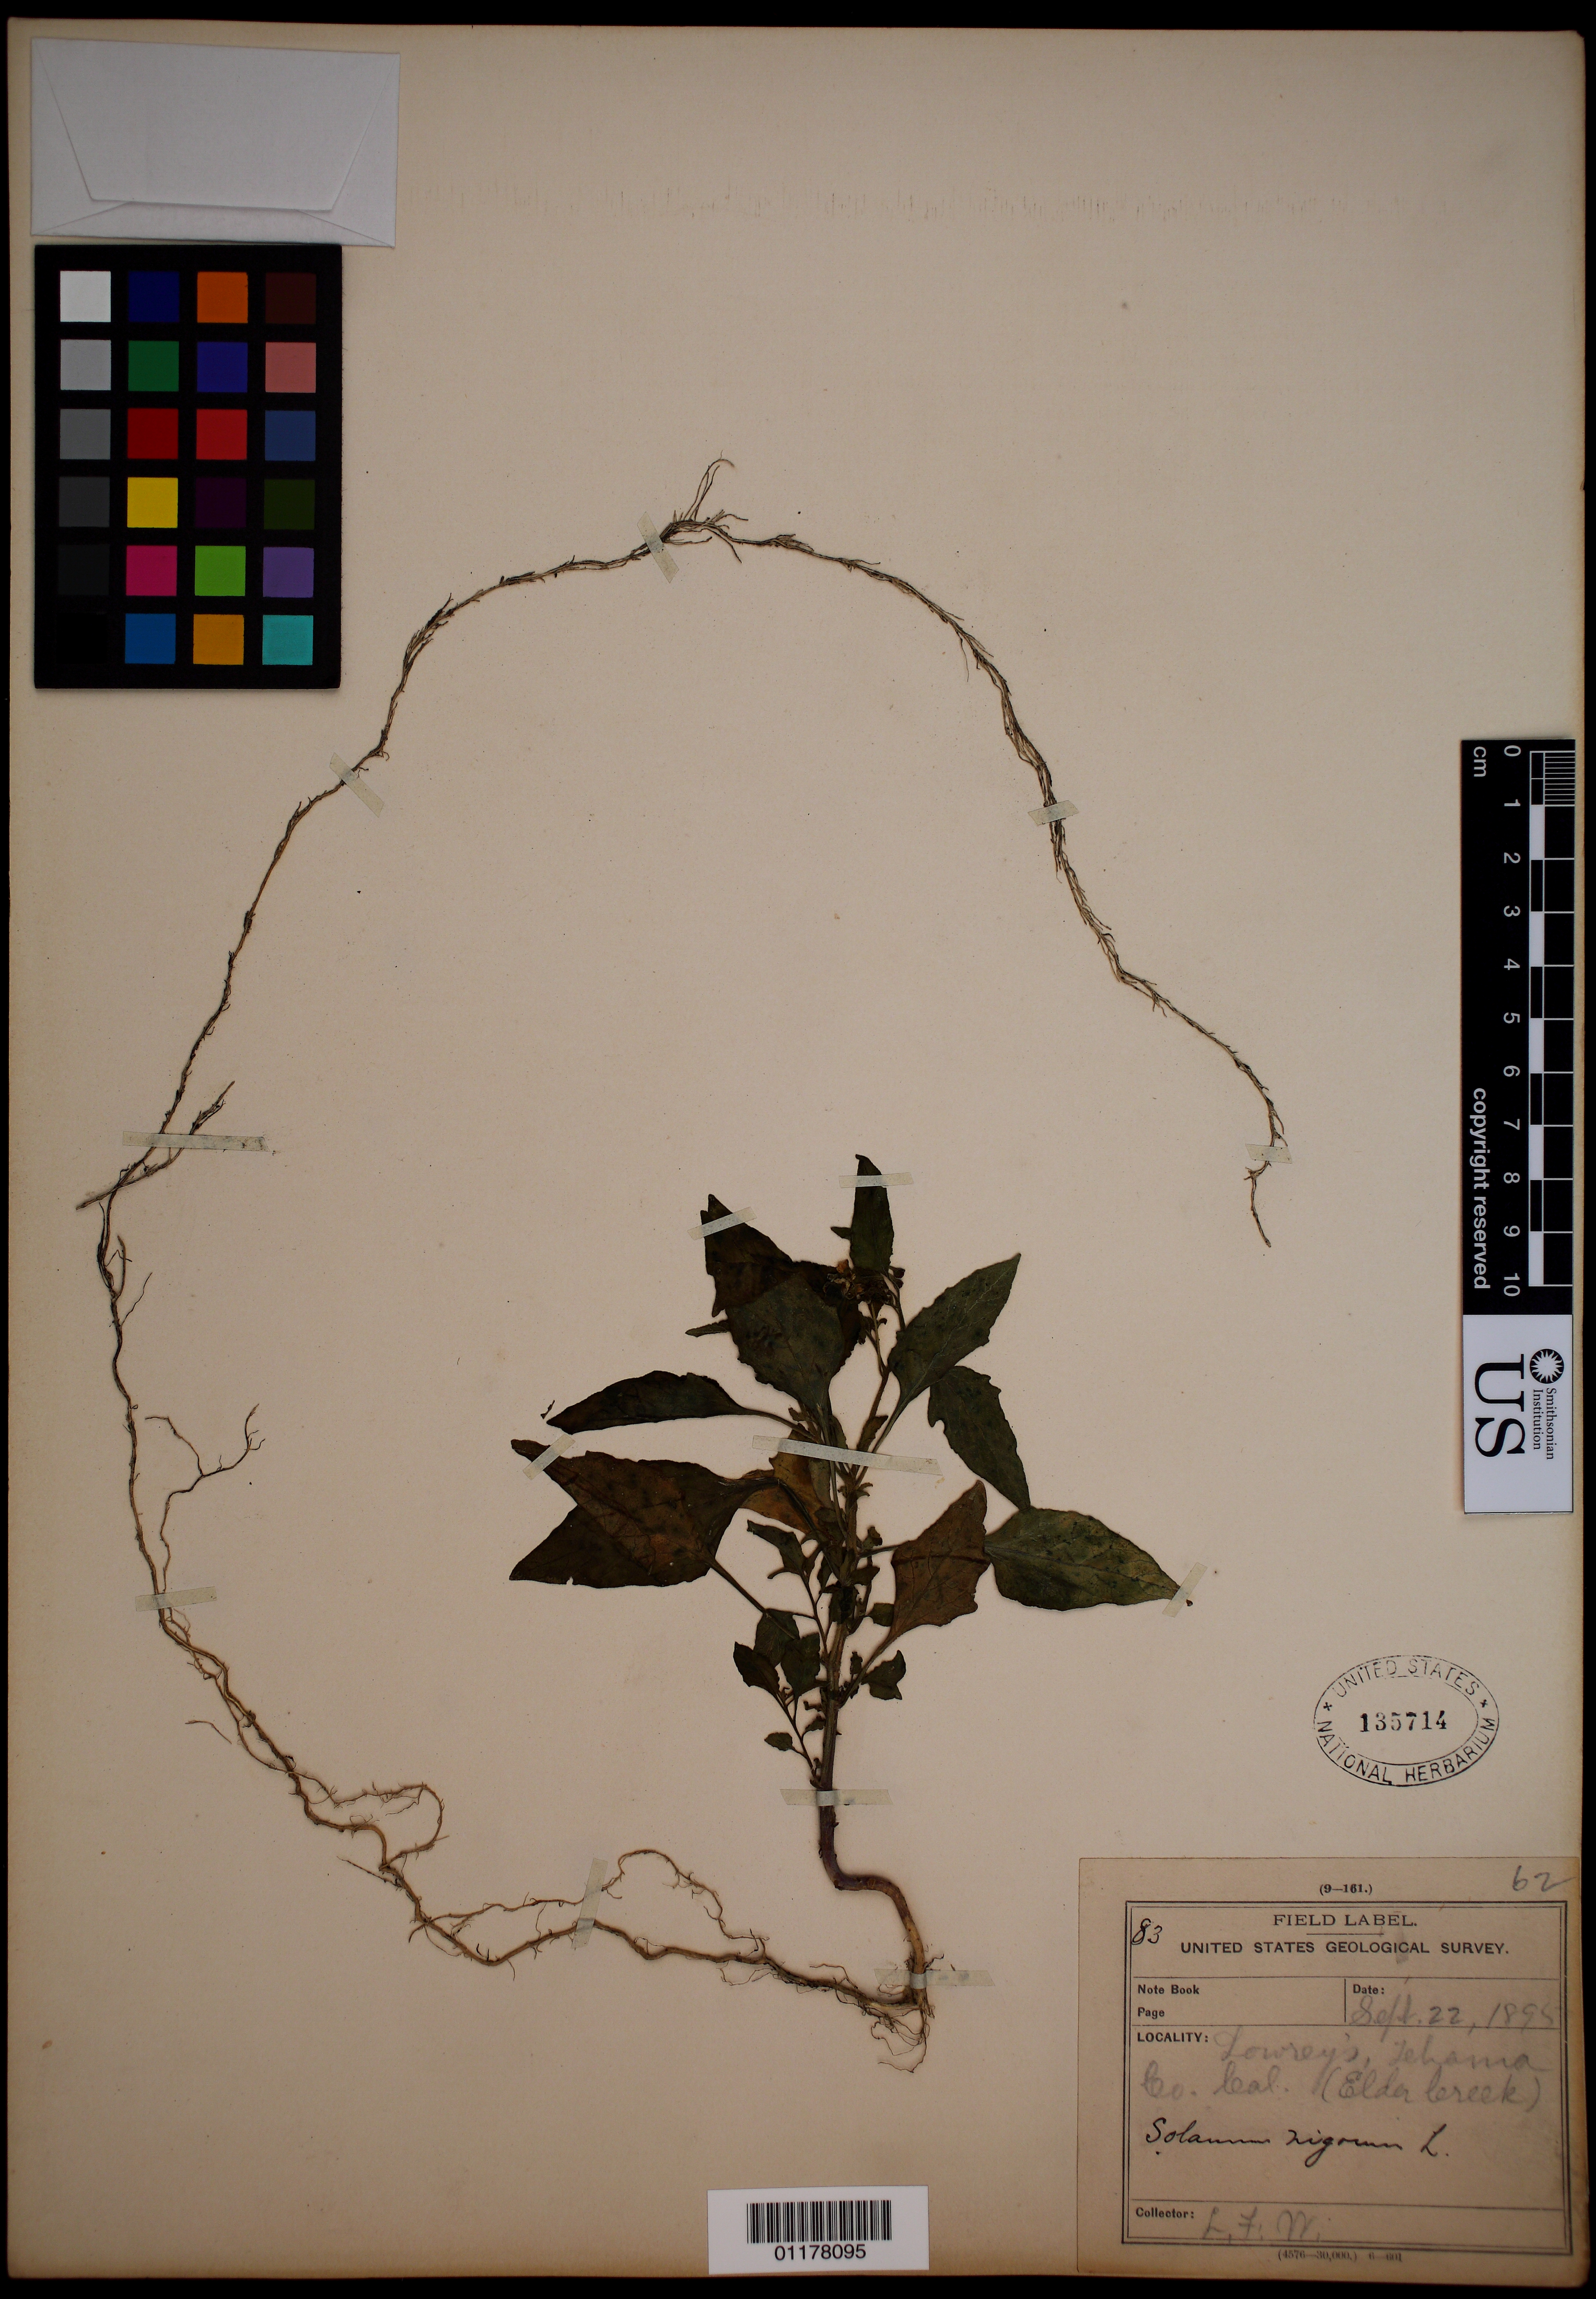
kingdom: Plantae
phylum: Tracheophyta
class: Magnoliopsida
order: Solanales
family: Solanaceae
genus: Solanum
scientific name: Solanum americanum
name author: Mill.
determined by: Knapp, S. D.; Särkinen, T.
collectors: L. F. Ward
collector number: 83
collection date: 1895-09-22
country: United States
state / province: California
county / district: Tehama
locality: Lowrey's, Elder Creek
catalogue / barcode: US 135714